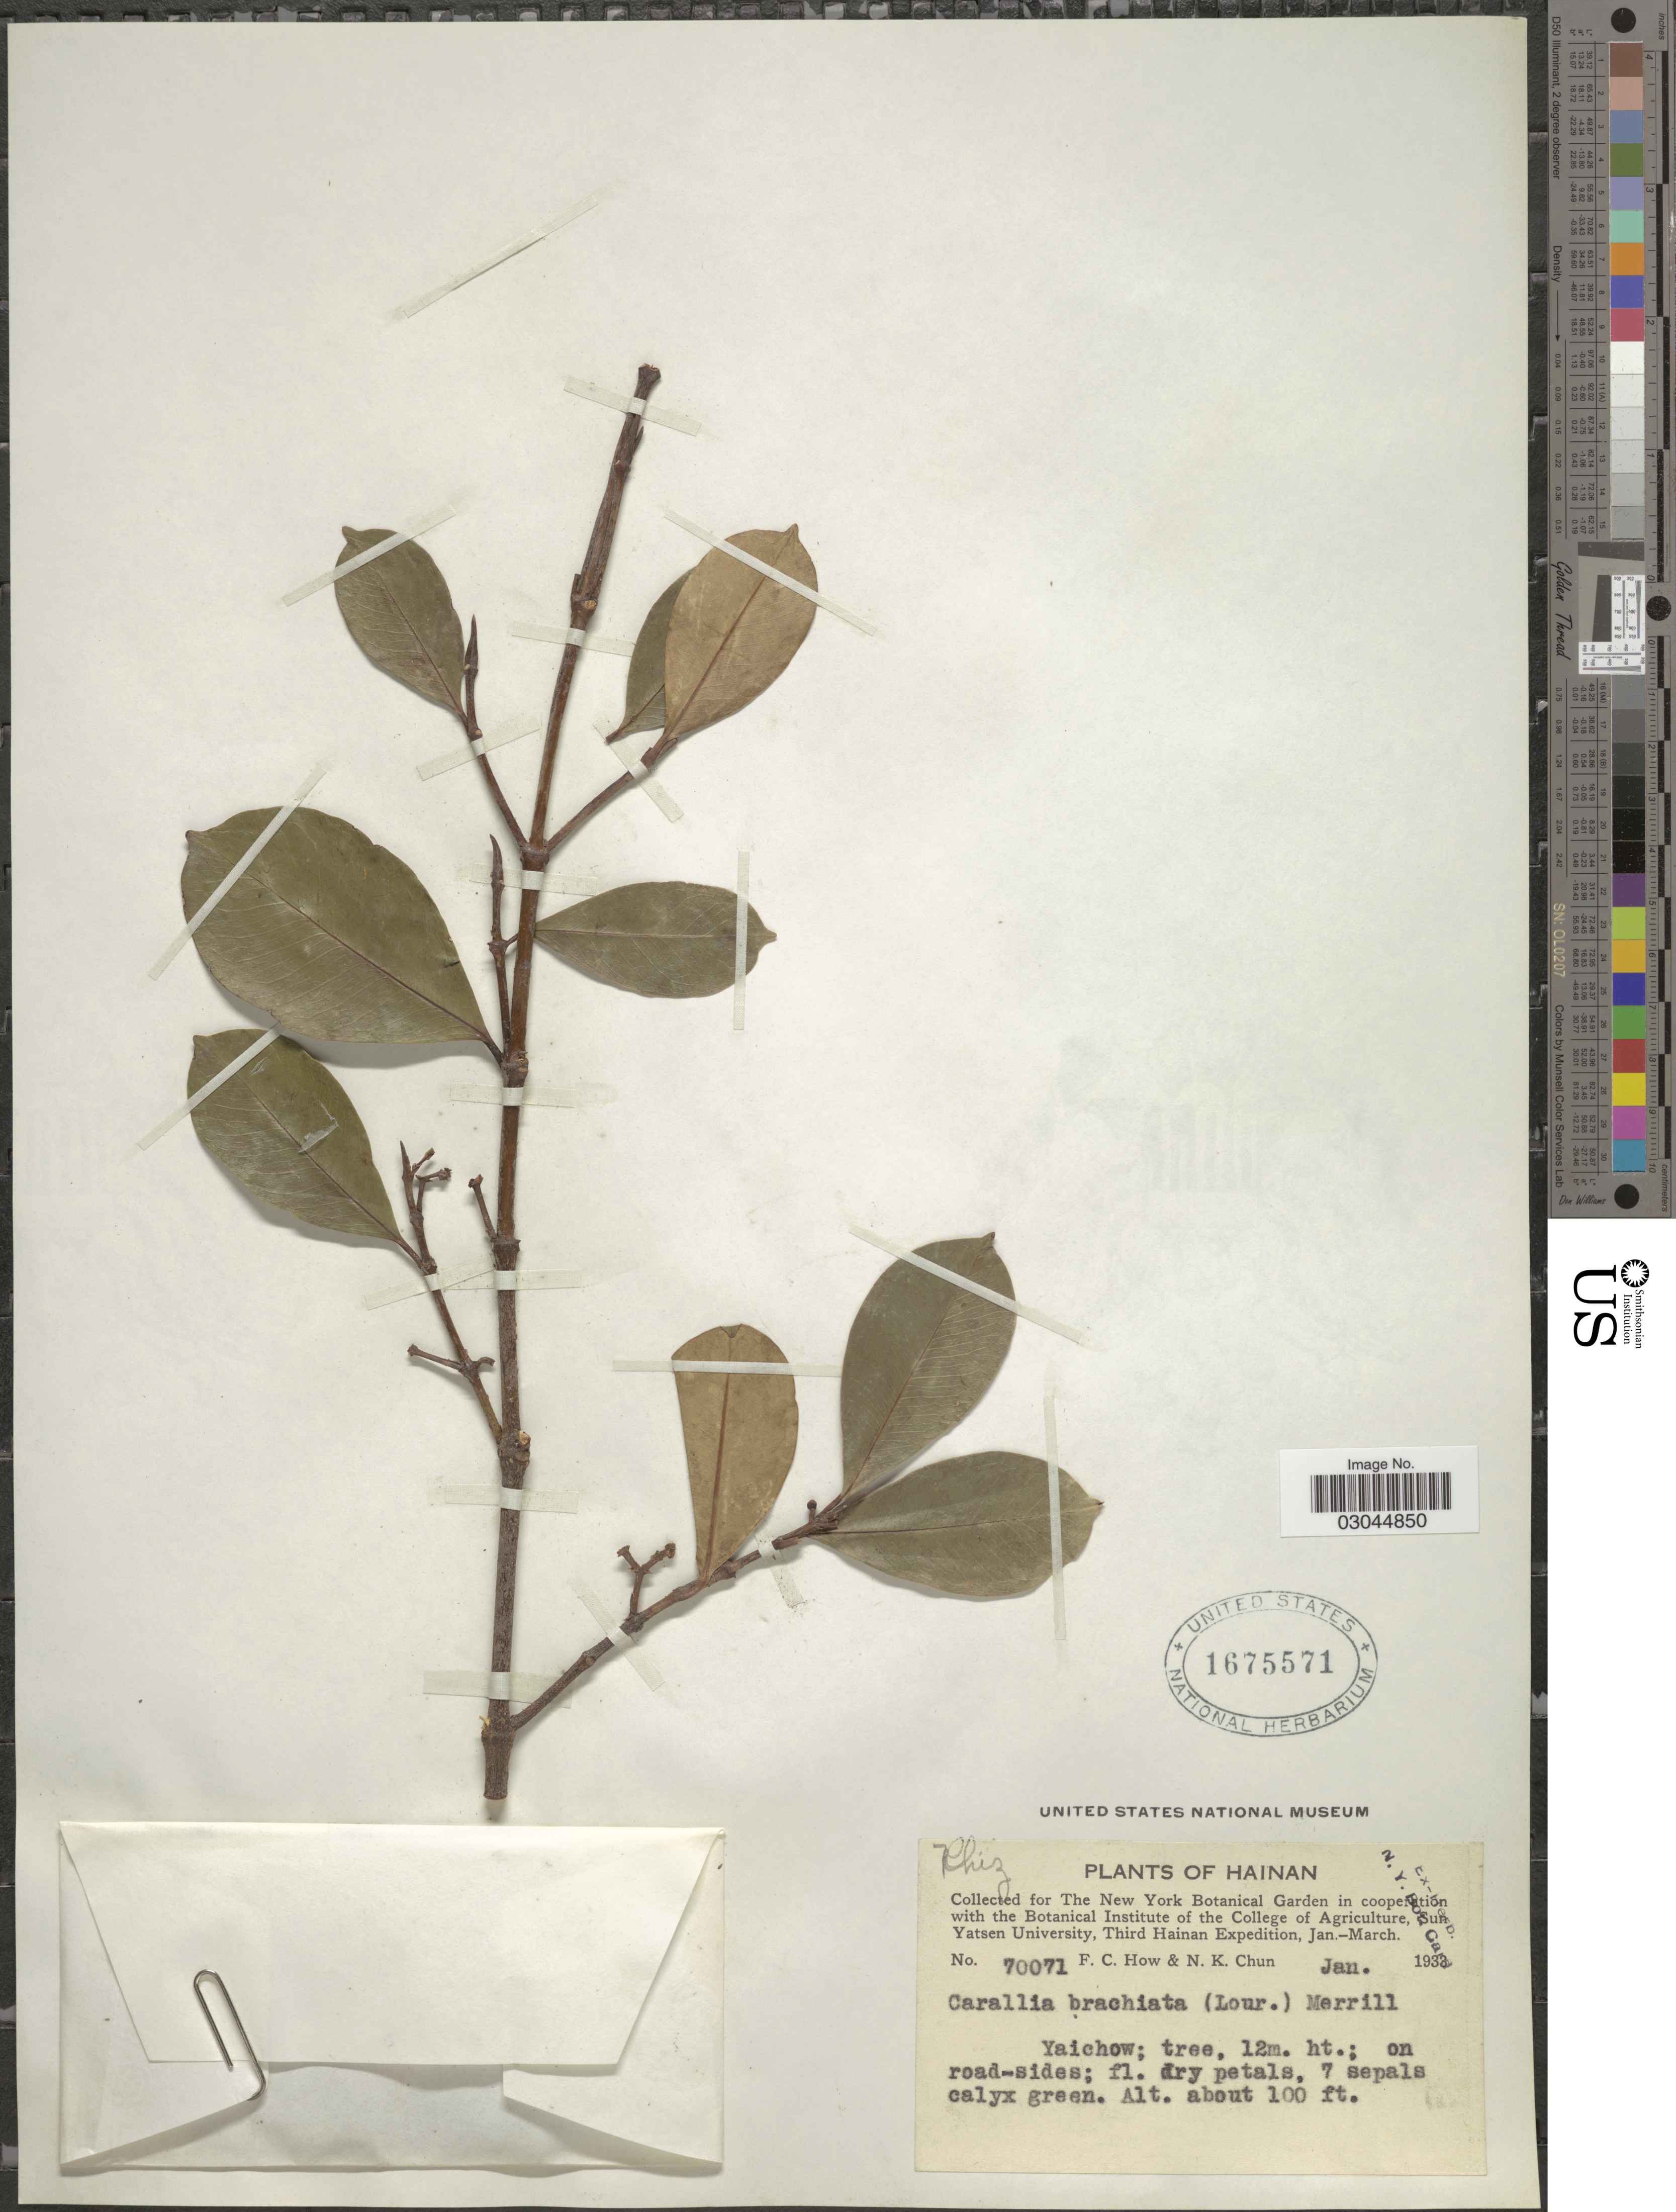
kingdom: Plantae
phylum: Tracheophyta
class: Magnoliopsida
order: Malpighiales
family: Rhizophoraceae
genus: Carallia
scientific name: Carallia brachiata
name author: (Lour.) Merr.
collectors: F. C. How & N. K. Chun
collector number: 70071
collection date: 1933-01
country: China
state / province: Hainan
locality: Yaichow.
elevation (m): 30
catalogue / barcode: US 1675571